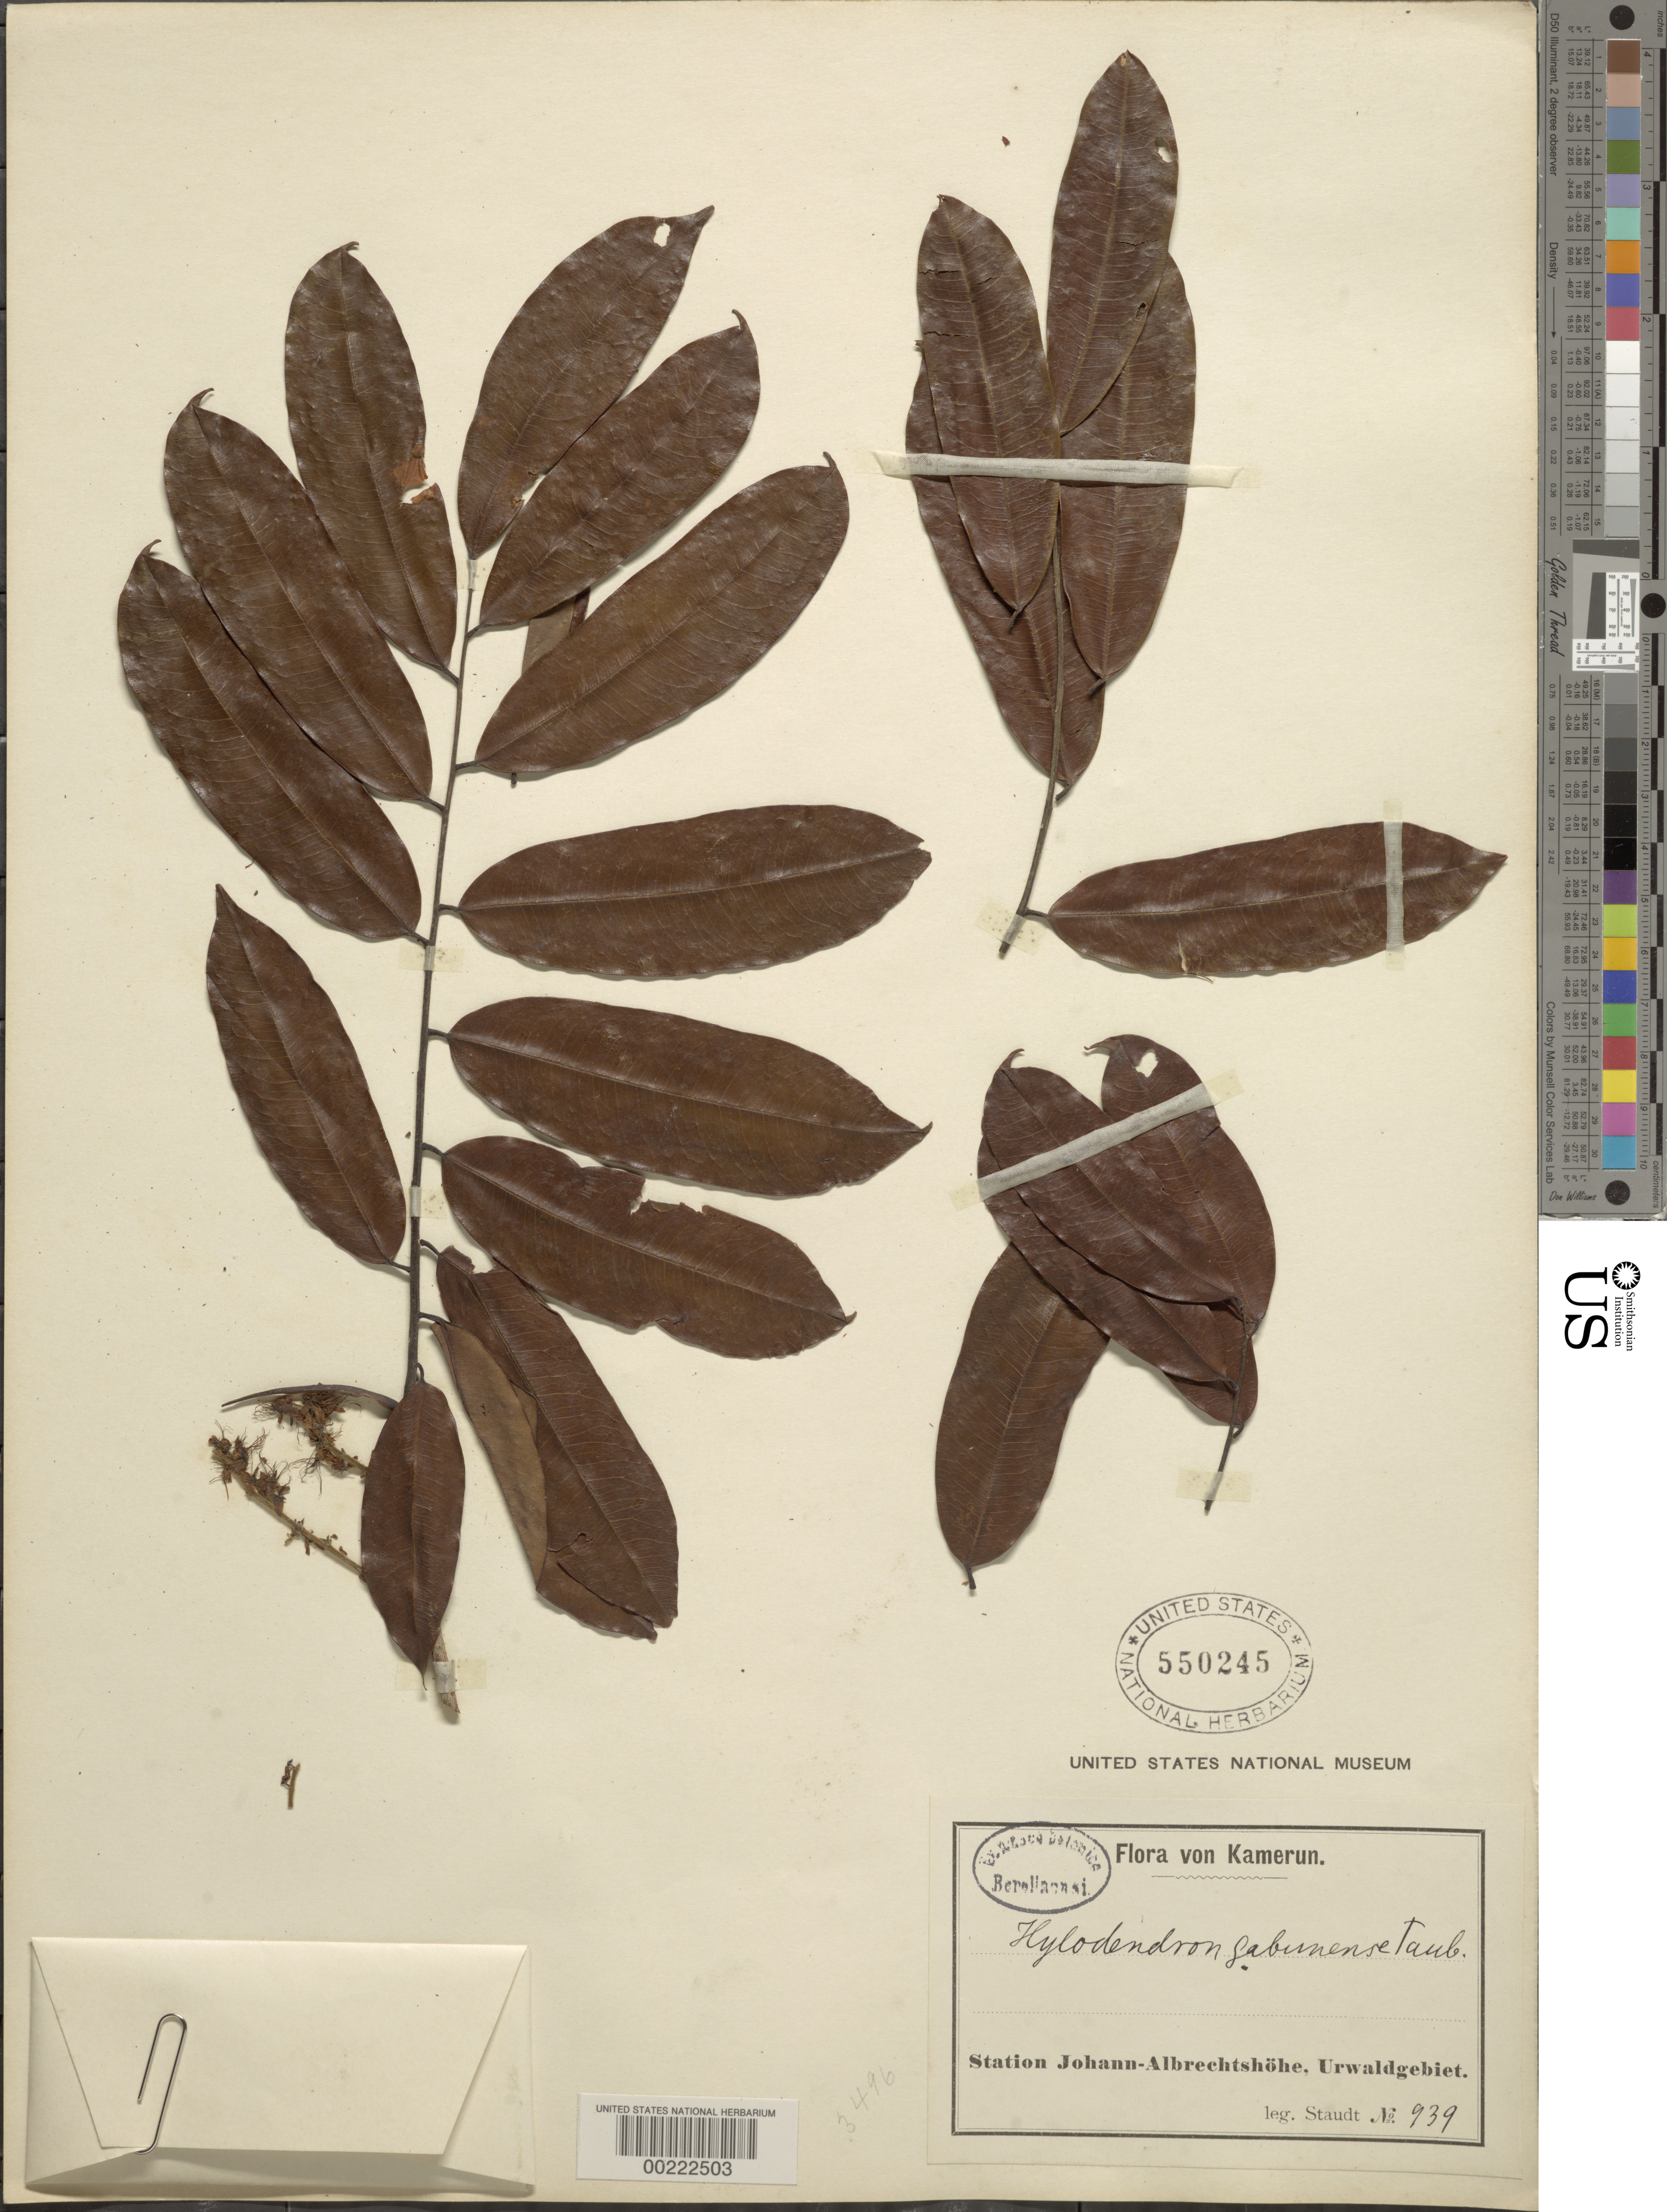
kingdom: Plantae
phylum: Tracheophyta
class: Magnoliopsida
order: Fabales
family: Fabaceae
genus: Hylodendron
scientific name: Hylodendron gabunensis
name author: Taub.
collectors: A. Staudt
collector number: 939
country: Cameroon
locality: Station johann - albrechtshohe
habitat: Virgin forest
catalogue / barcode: US 550245